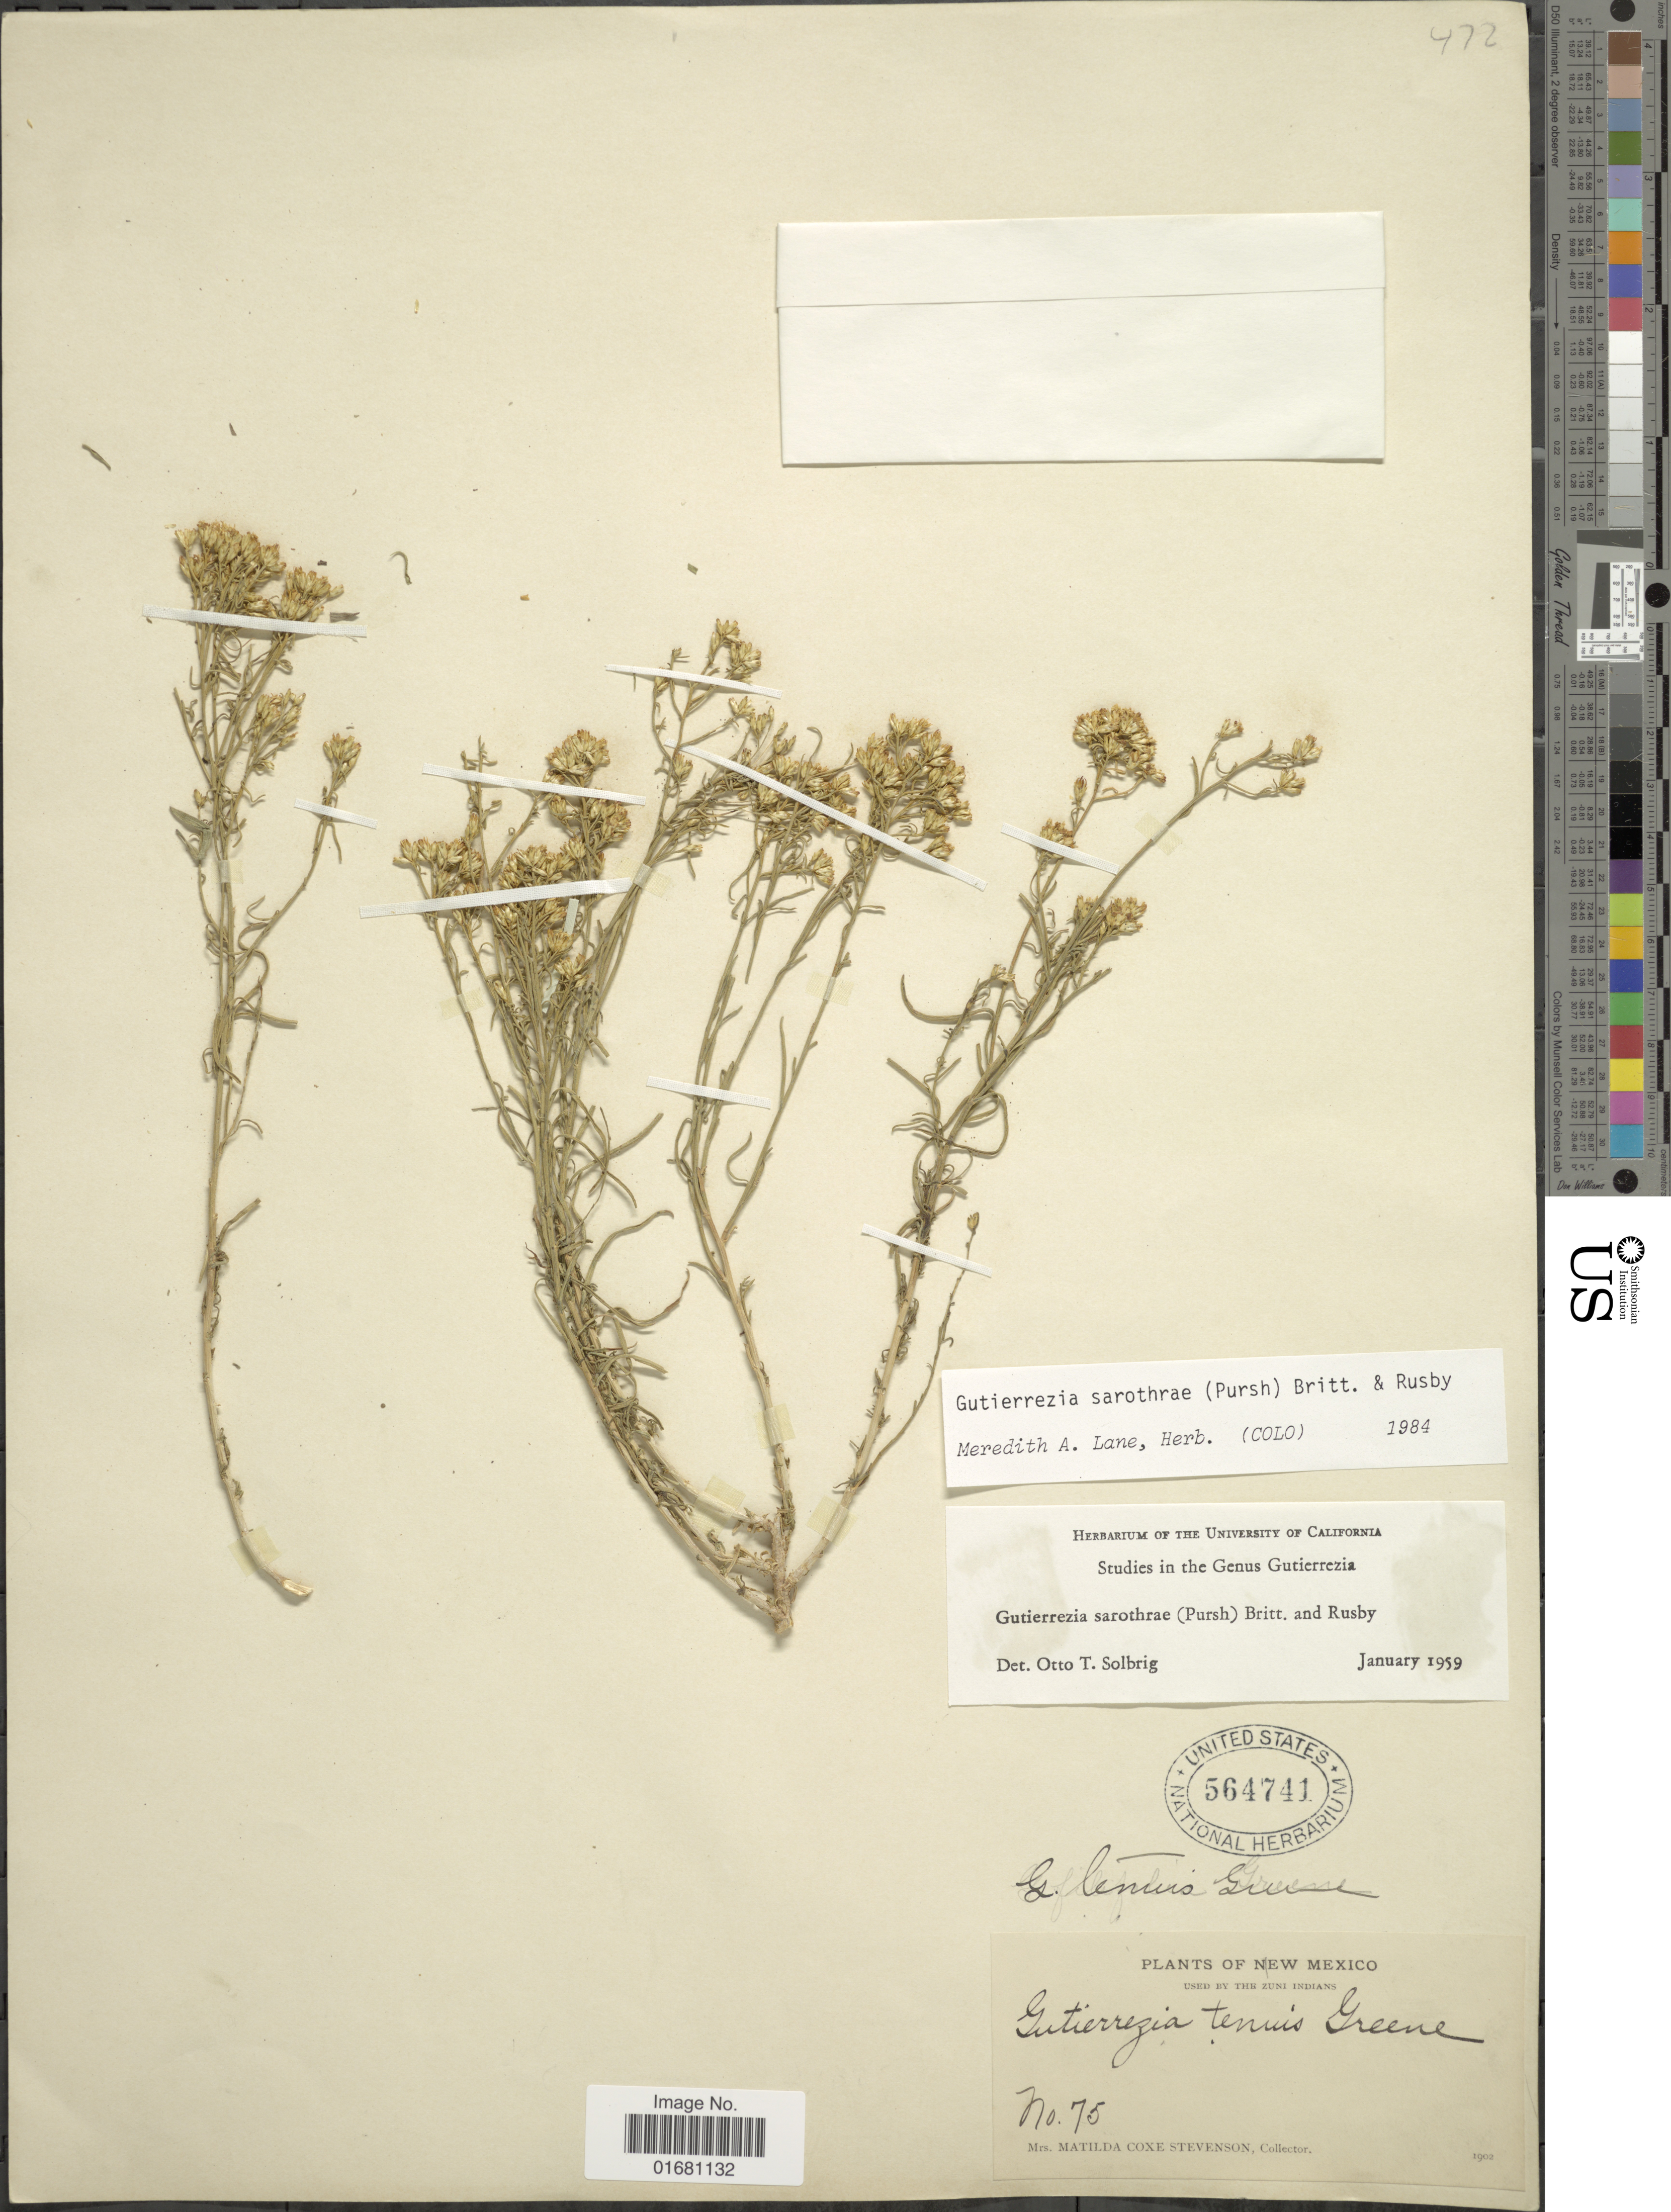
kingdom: Plantae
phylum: Tracheophyta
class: Magnoliopsida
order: Asterales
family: Asteraceae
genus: Gutierrezia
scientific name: Gutierrezia sarothrae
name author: (Pursh) Britton & Rusby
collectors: M. Stevenson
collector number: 75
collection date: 1902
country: United States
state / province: New Mexico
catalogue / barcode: US 564741